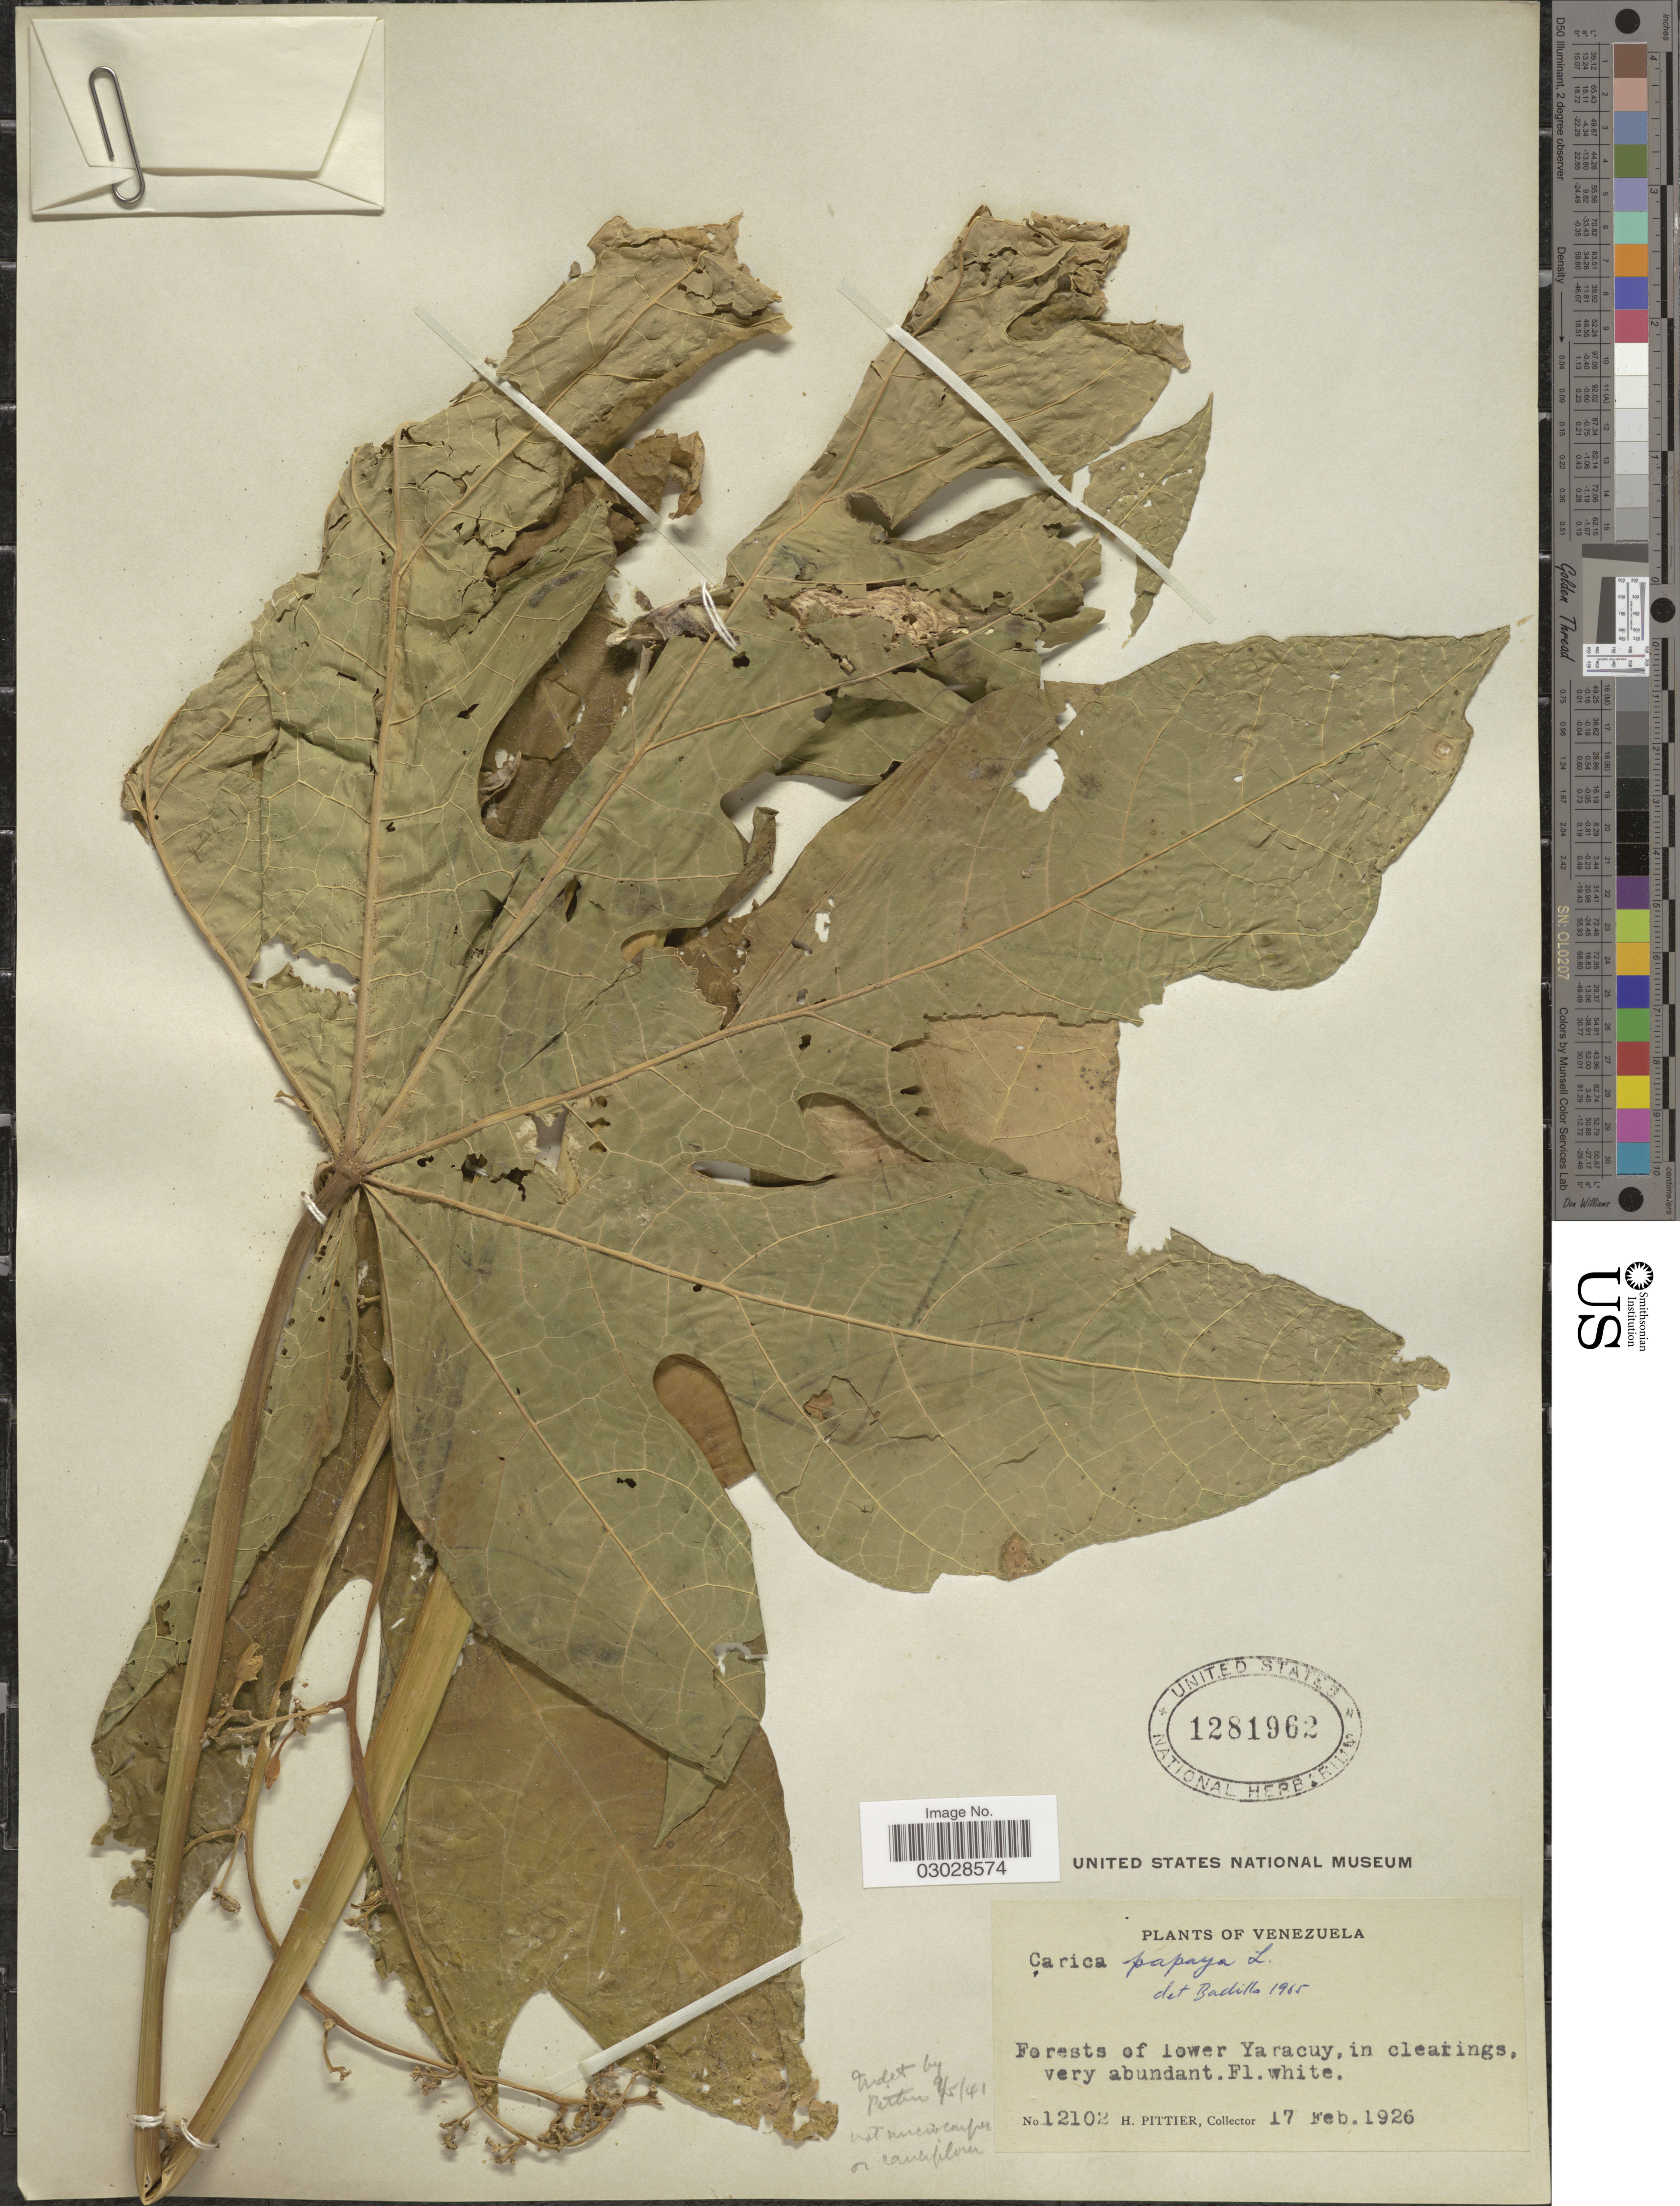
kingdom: Plantae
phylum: Tracheophyta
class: Magnoliopsida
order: Brassicales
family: Caricaceae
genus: Carica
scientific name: Carica papaya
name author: L.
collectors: H. F. Pittier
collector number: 12102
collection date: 1926-02-17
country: Venezuela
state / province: Yaracuy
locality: Forests of lower Yaracuy.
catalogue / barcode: US 1281962